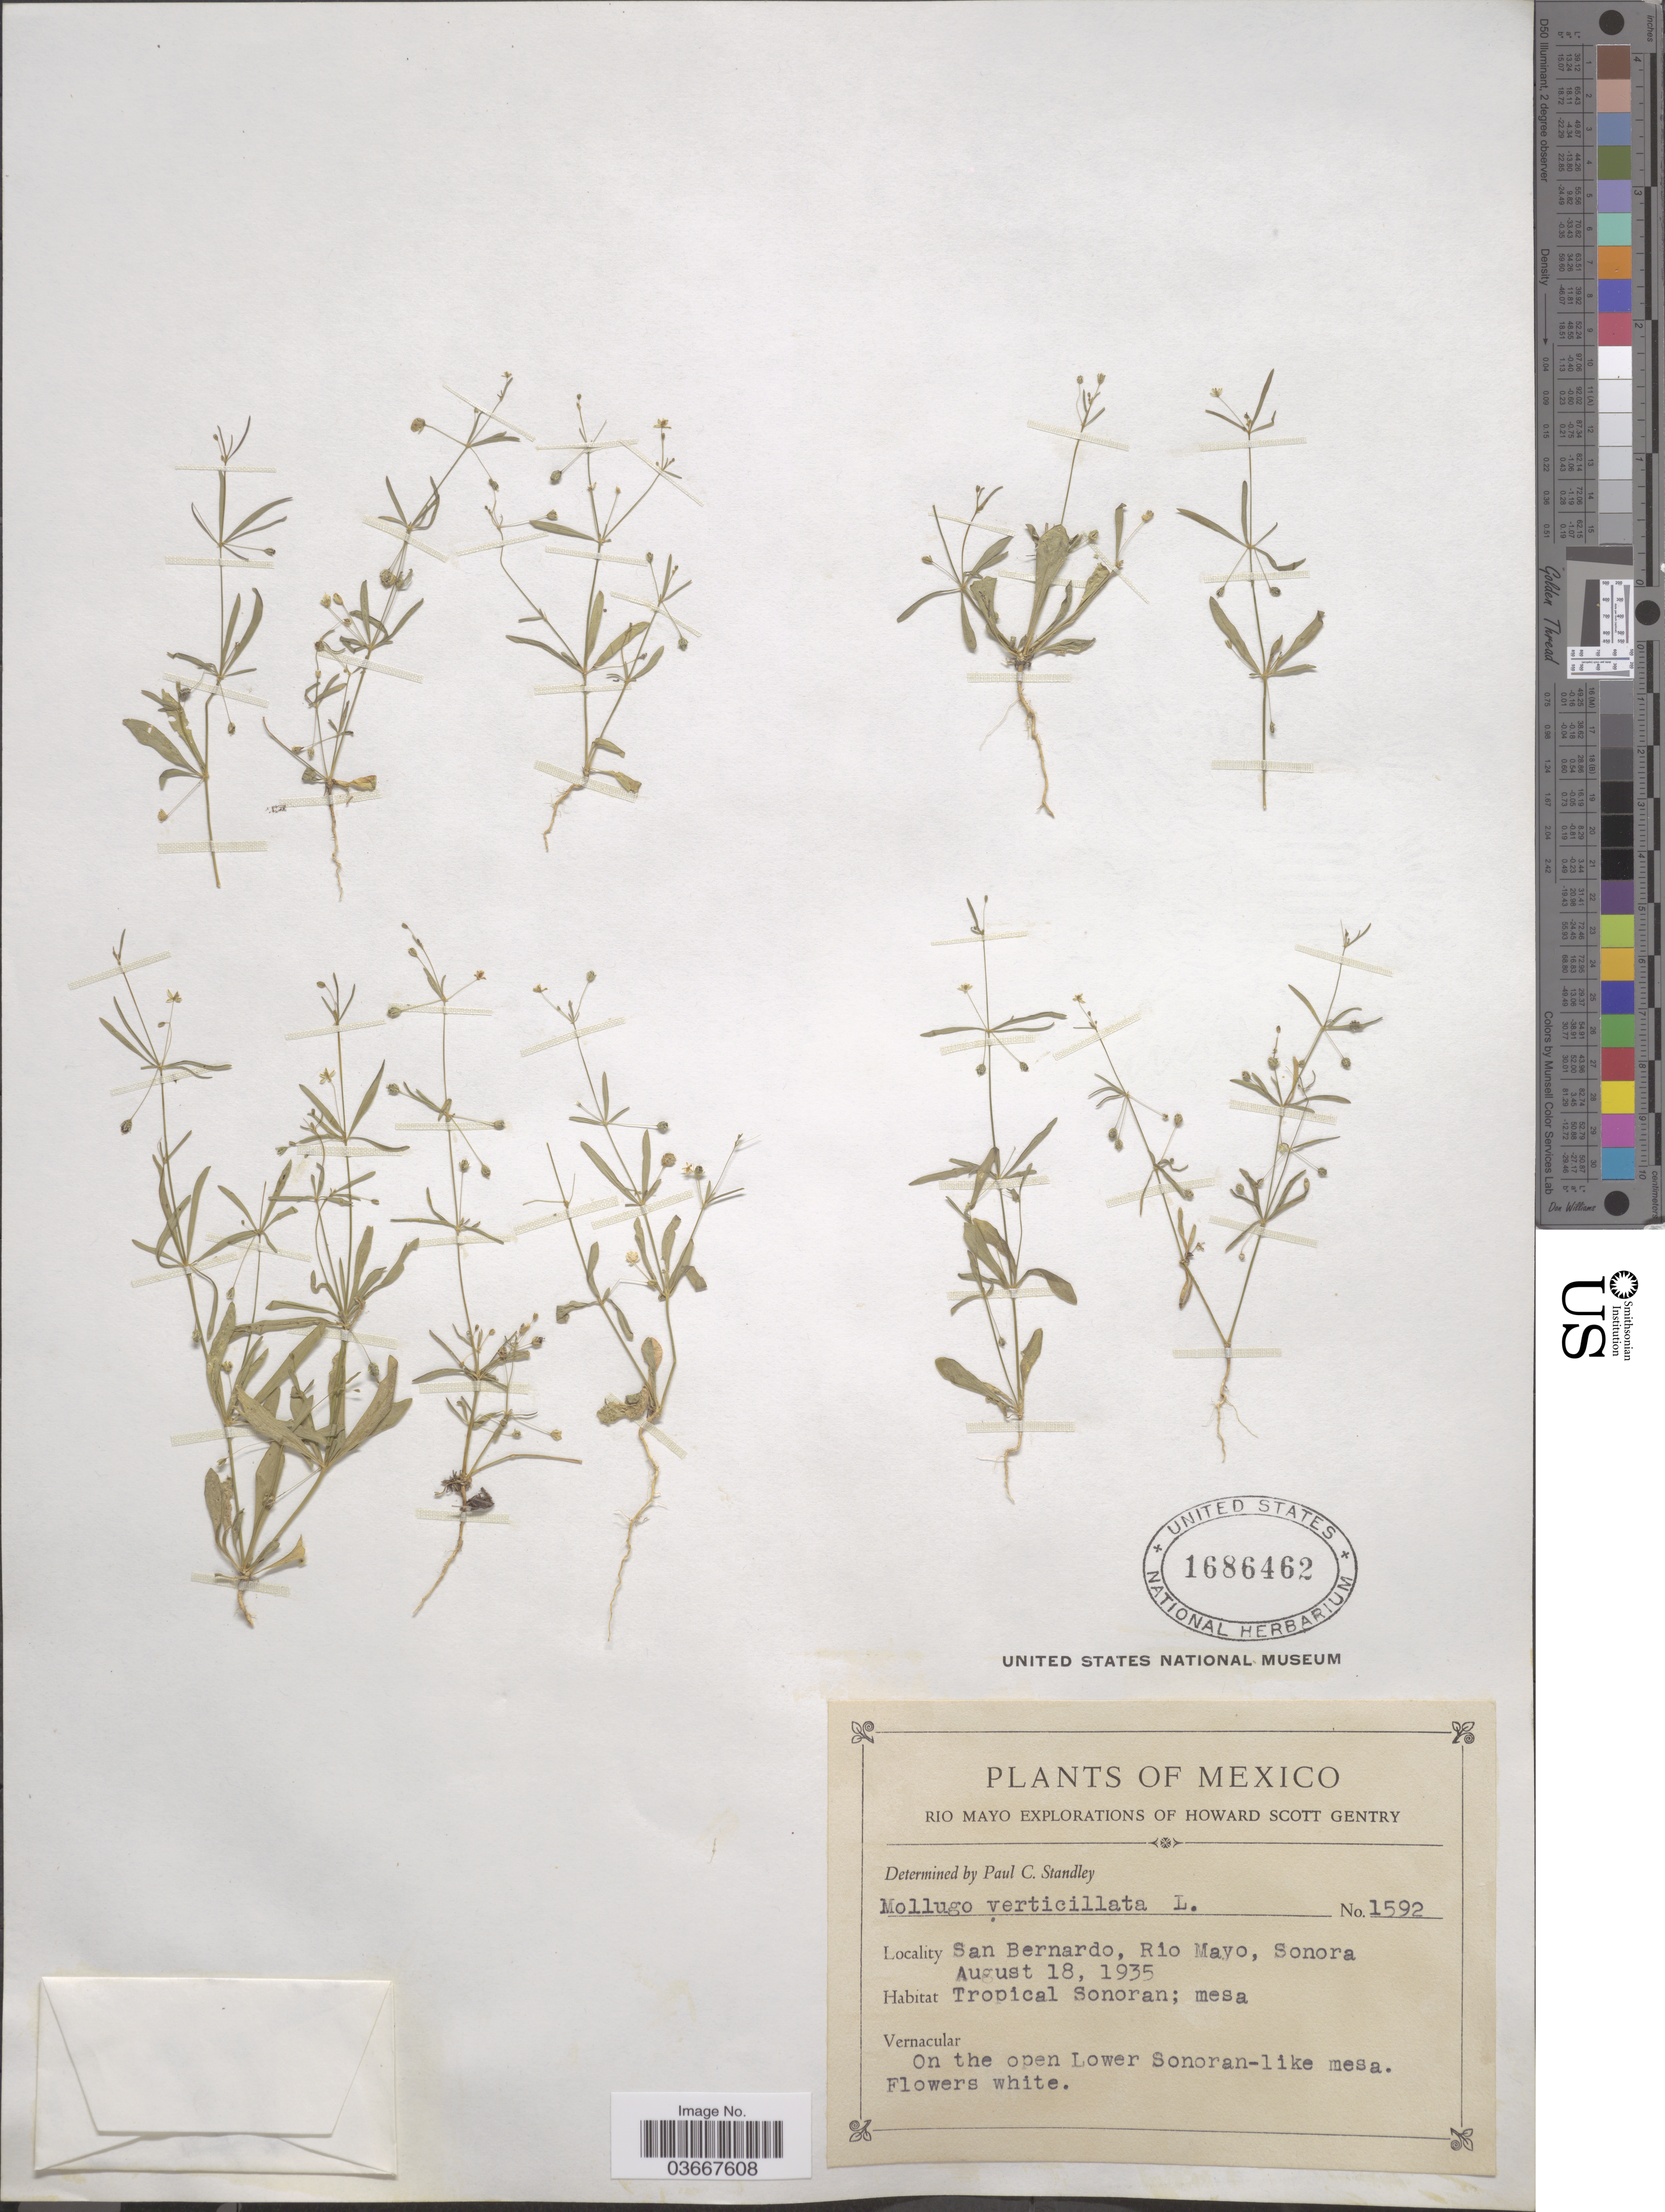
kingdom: Plantae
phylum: Tracheophyta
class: Magnoliopsida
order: Caryophyllales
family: Molluginaceae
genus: Mollugo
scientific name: Mollugo verticillata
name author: L.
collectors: H. S. Gentry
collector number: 1592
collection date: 1935-08-18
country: Mexico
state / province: Sonora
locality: San Bernardo, Rio Mayo.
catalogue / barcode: US 1686462